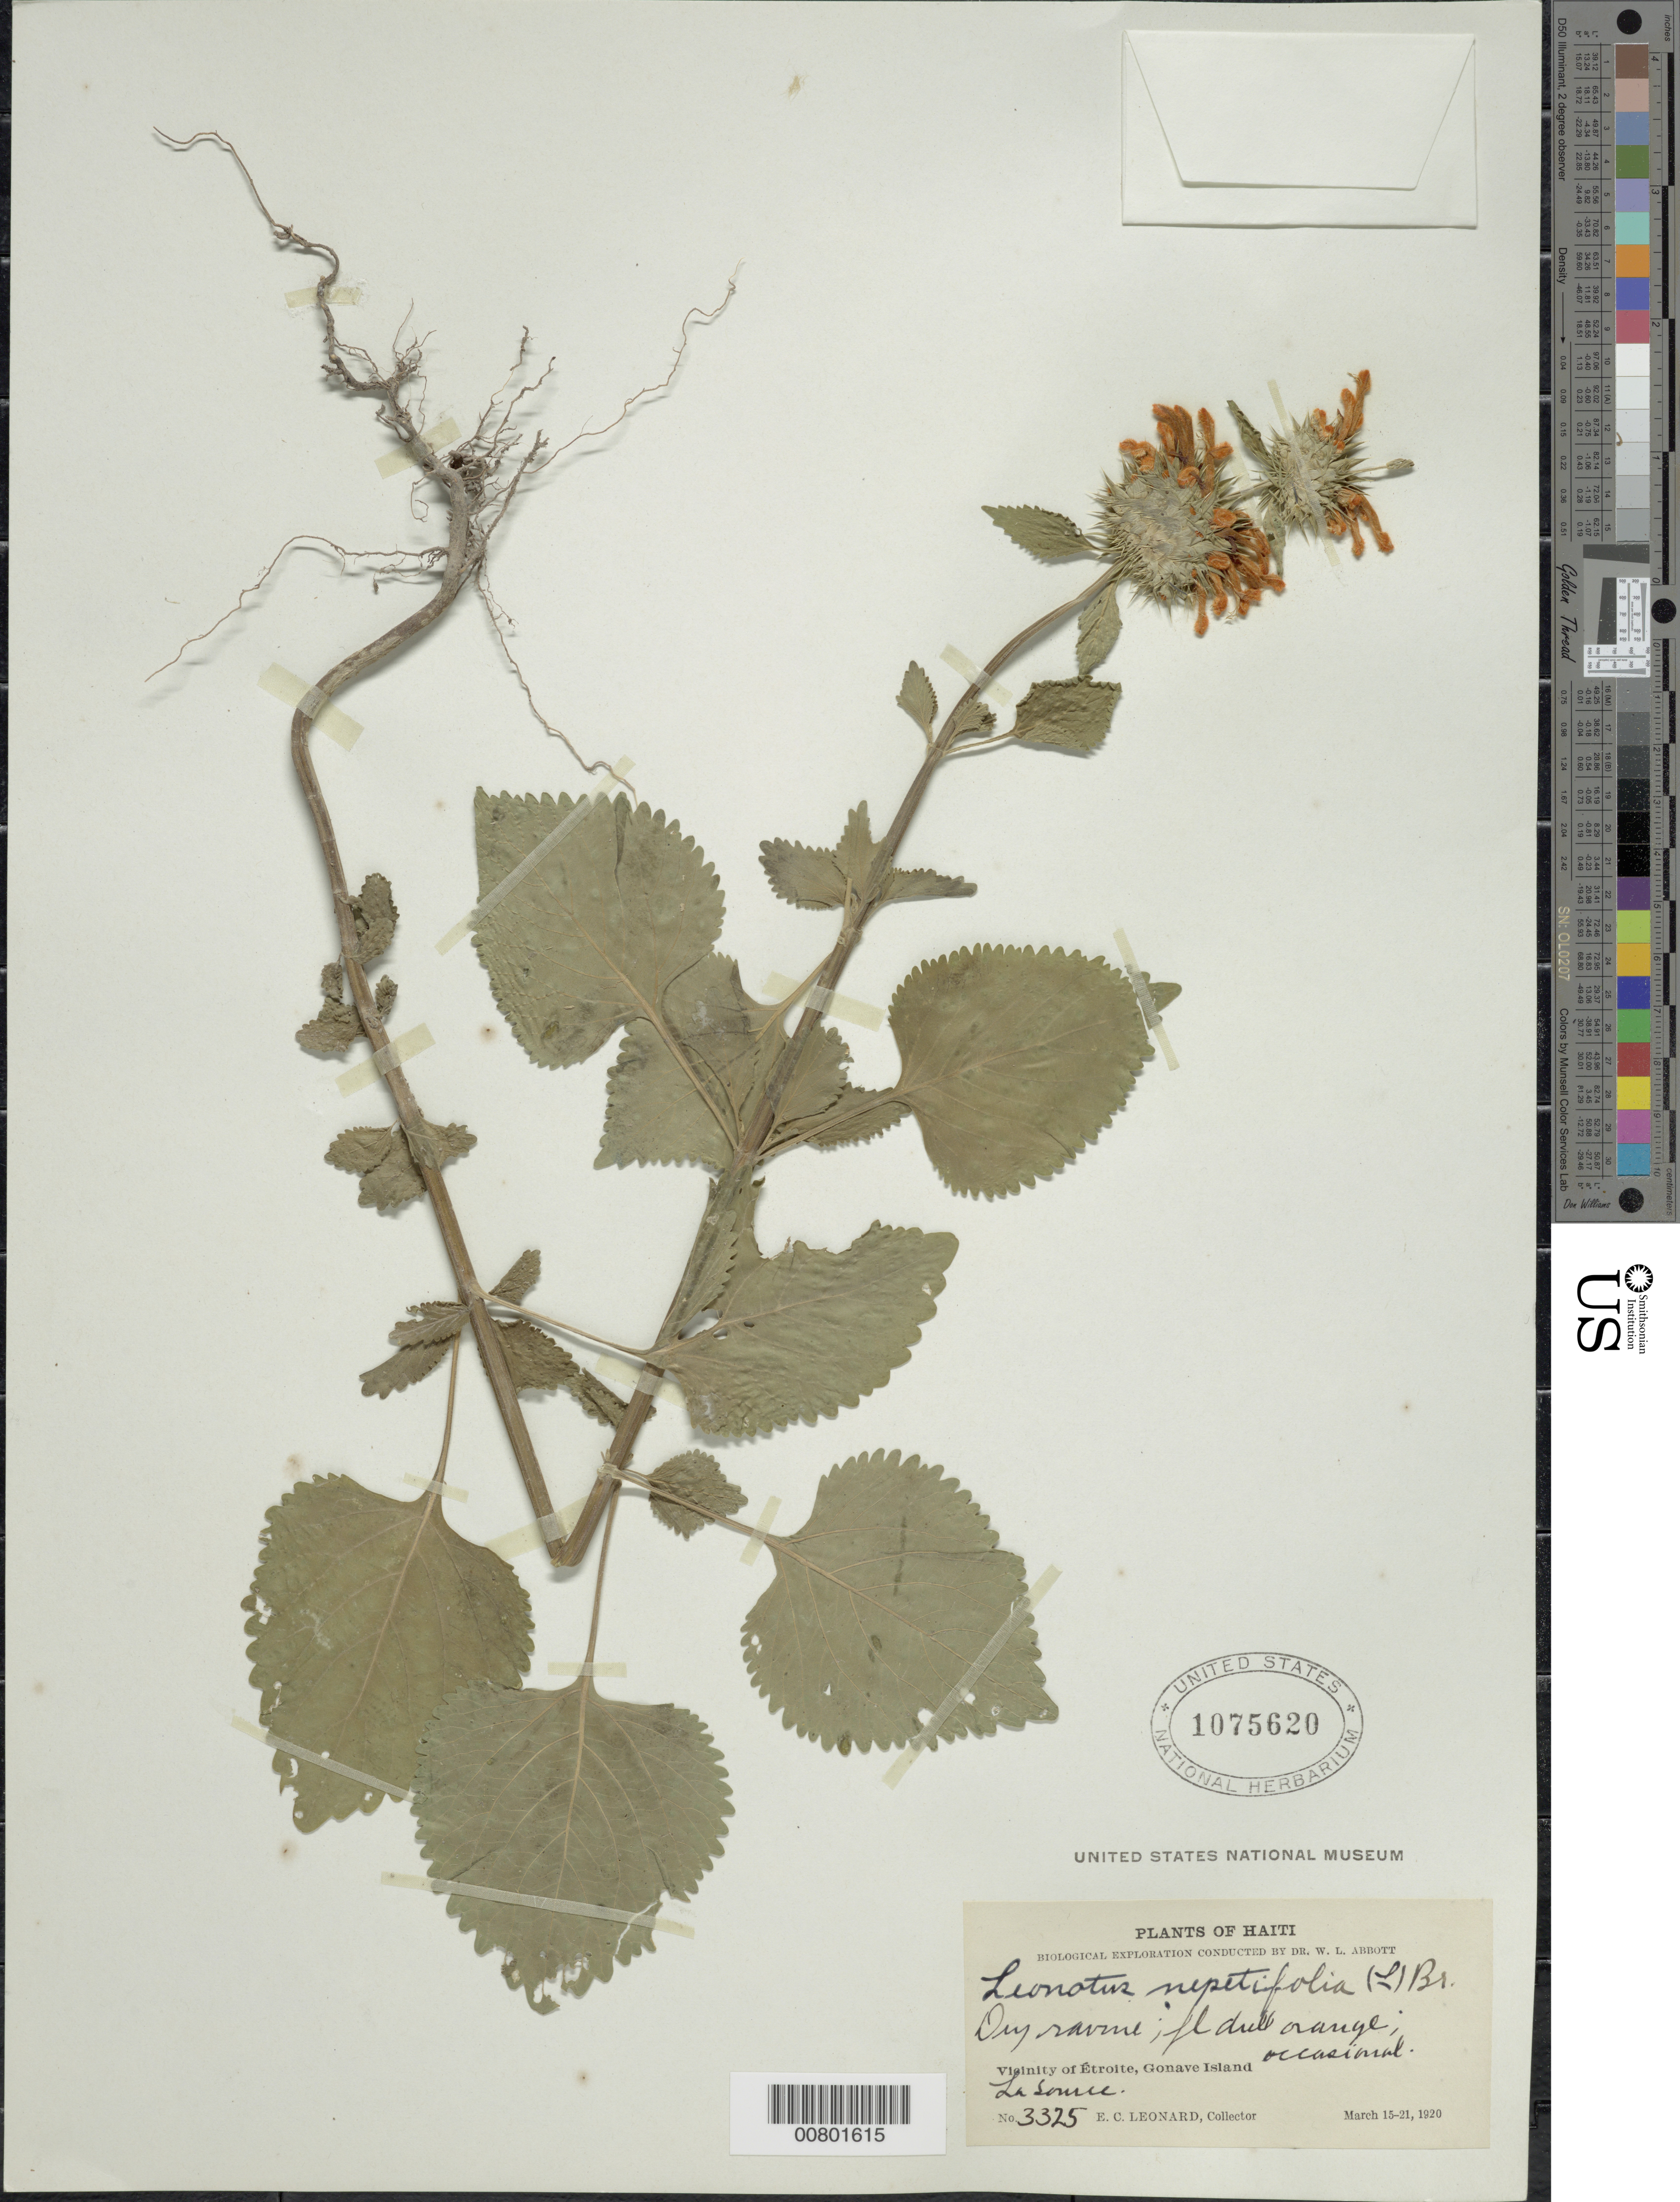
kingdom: Plantae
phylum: Tracheophyta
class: Magnoliopsida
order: Lamiales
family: Lamiaceae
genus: Leonotis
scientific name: Leonotis nepetifolia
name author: (L.) R. Br.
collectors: E. C. Leonard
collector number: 3325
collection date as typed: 15 Mar 1920 to 21 Mar 1920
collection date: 1920-03-15/1920-03-21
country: Haiti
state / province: Ouest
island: Île de la Gonâve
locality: Vicinity of Étroite, La Source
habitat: Dry ravine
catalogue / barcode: US 1075620